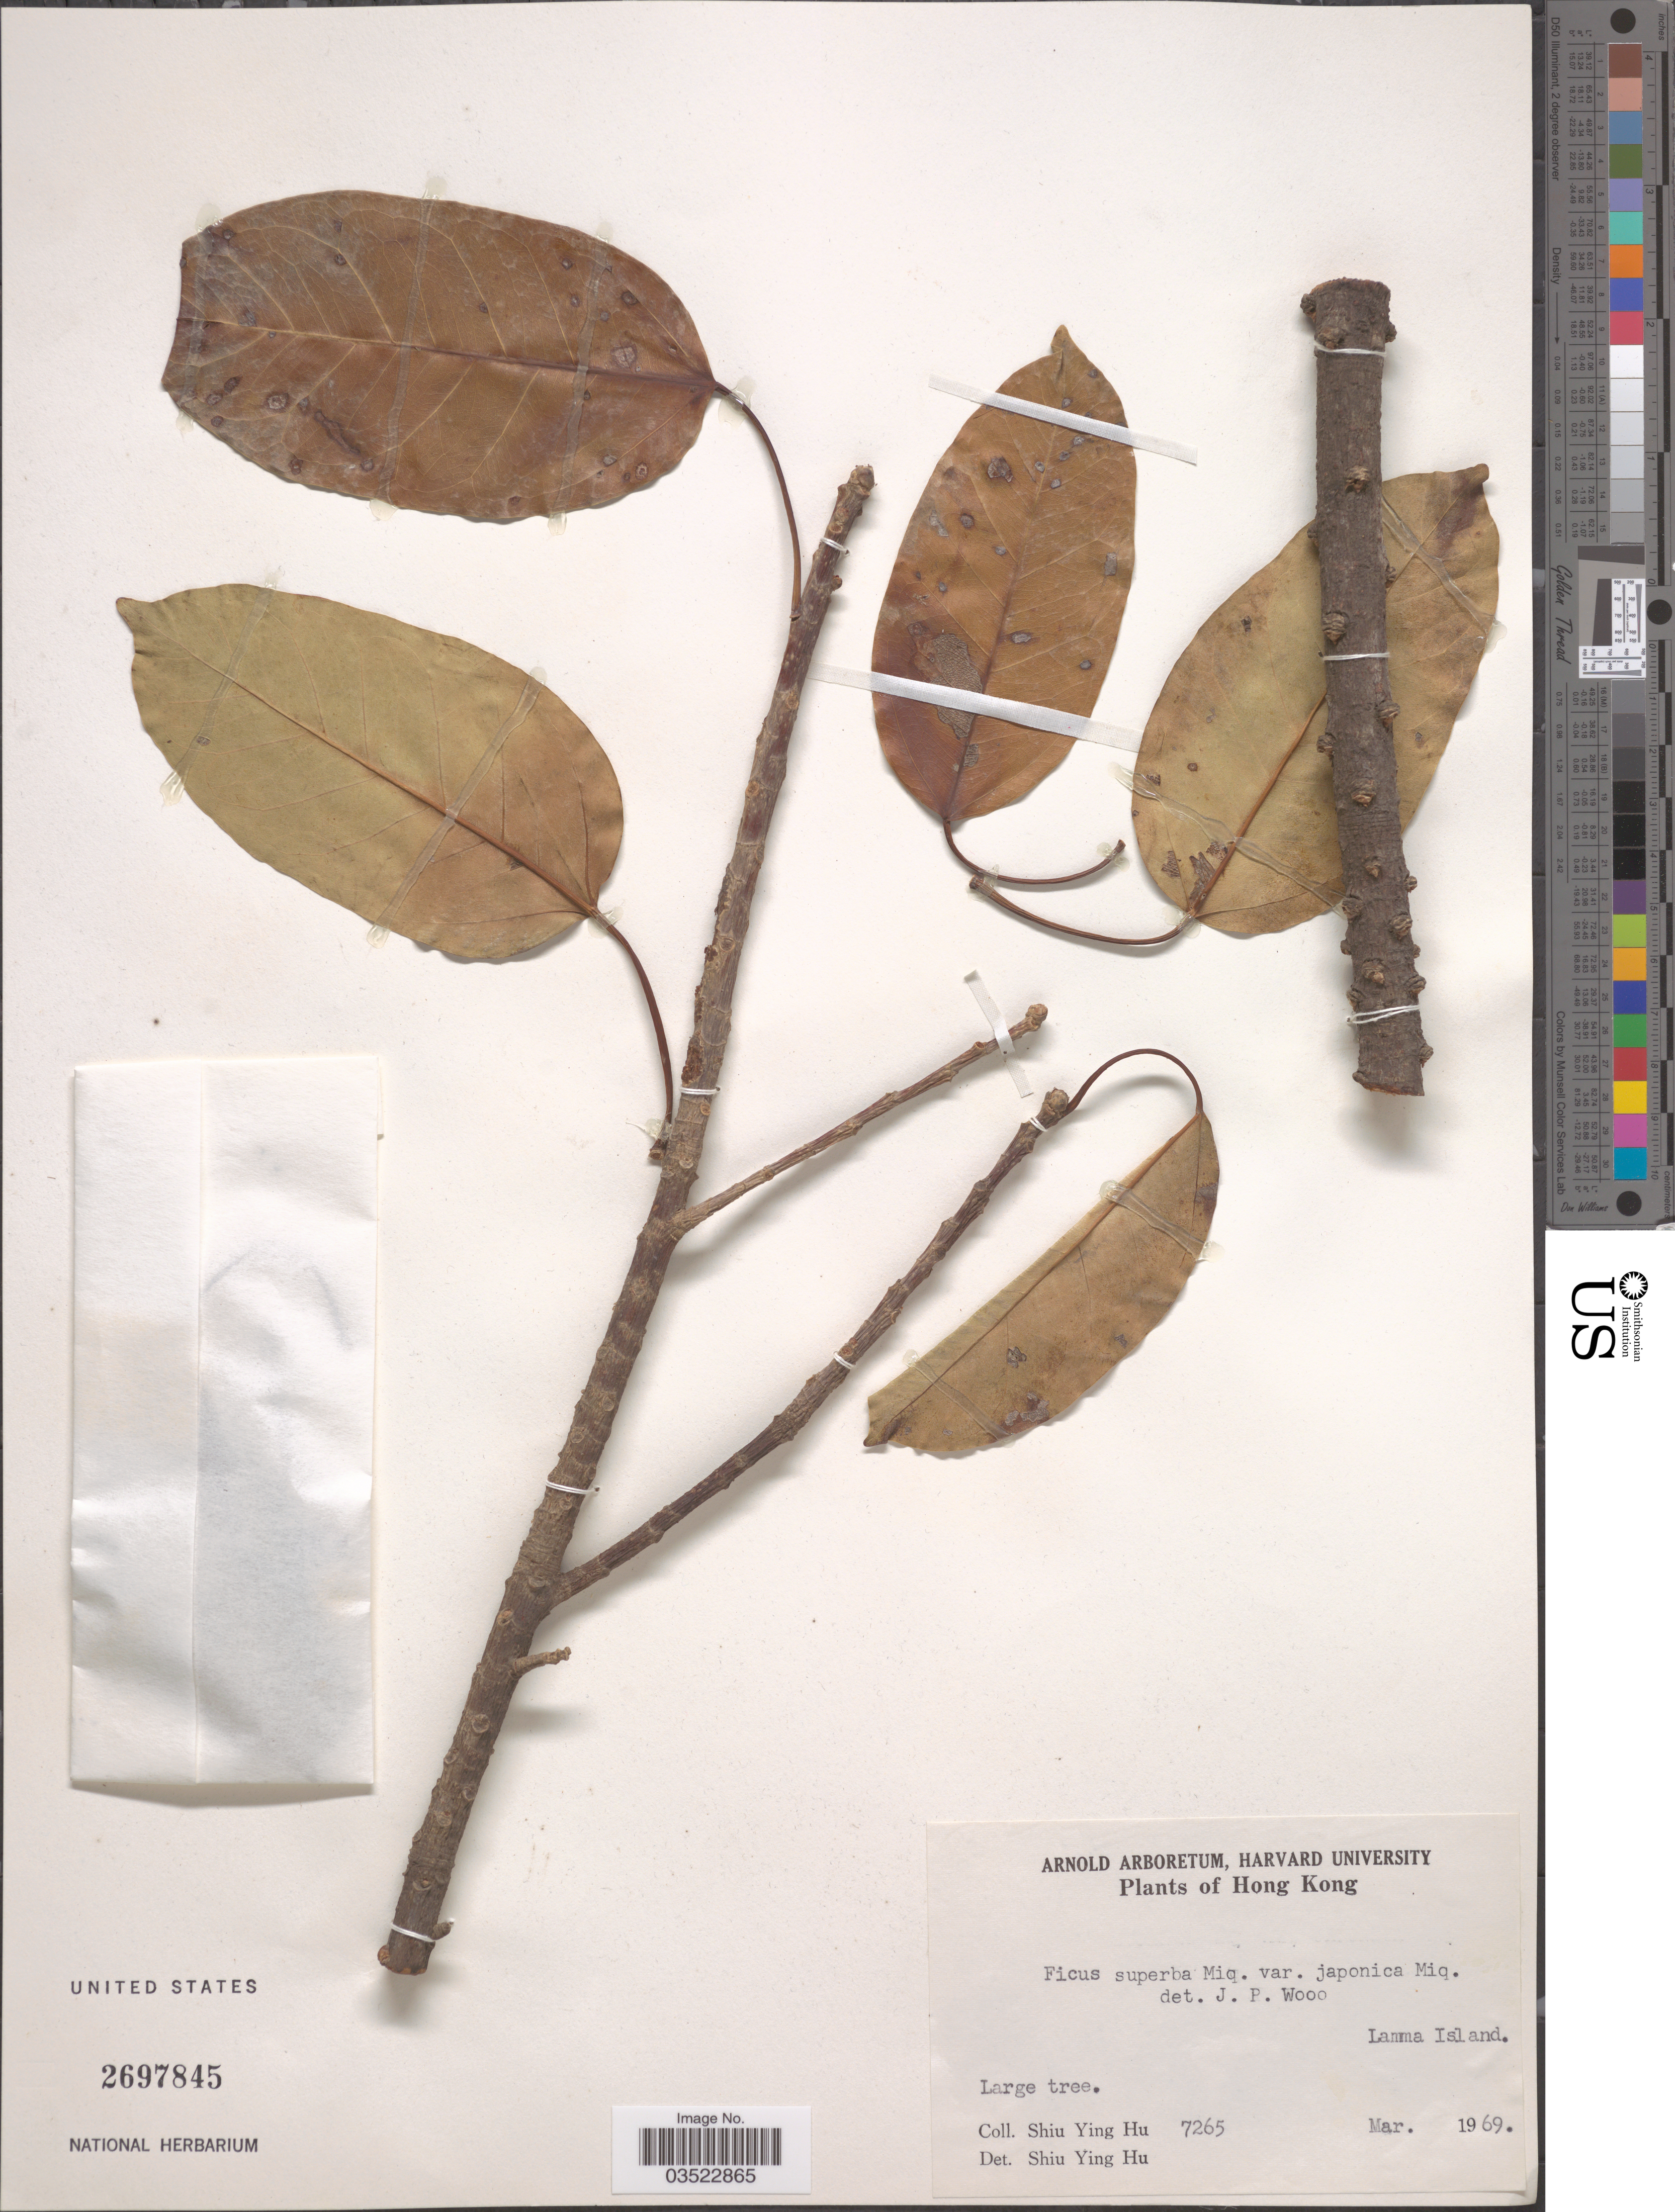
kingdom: Plantae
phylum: Tracheophyta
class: Magnoliopsida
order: Rosales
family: Moraceae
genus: Ficus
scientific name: Ficus superba var. japonica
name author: Miq.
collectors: S. Y. Hu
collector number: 7265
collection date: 1969-03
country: China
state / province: Hong Kong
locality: Lamma Island.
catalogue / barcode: US 2697845